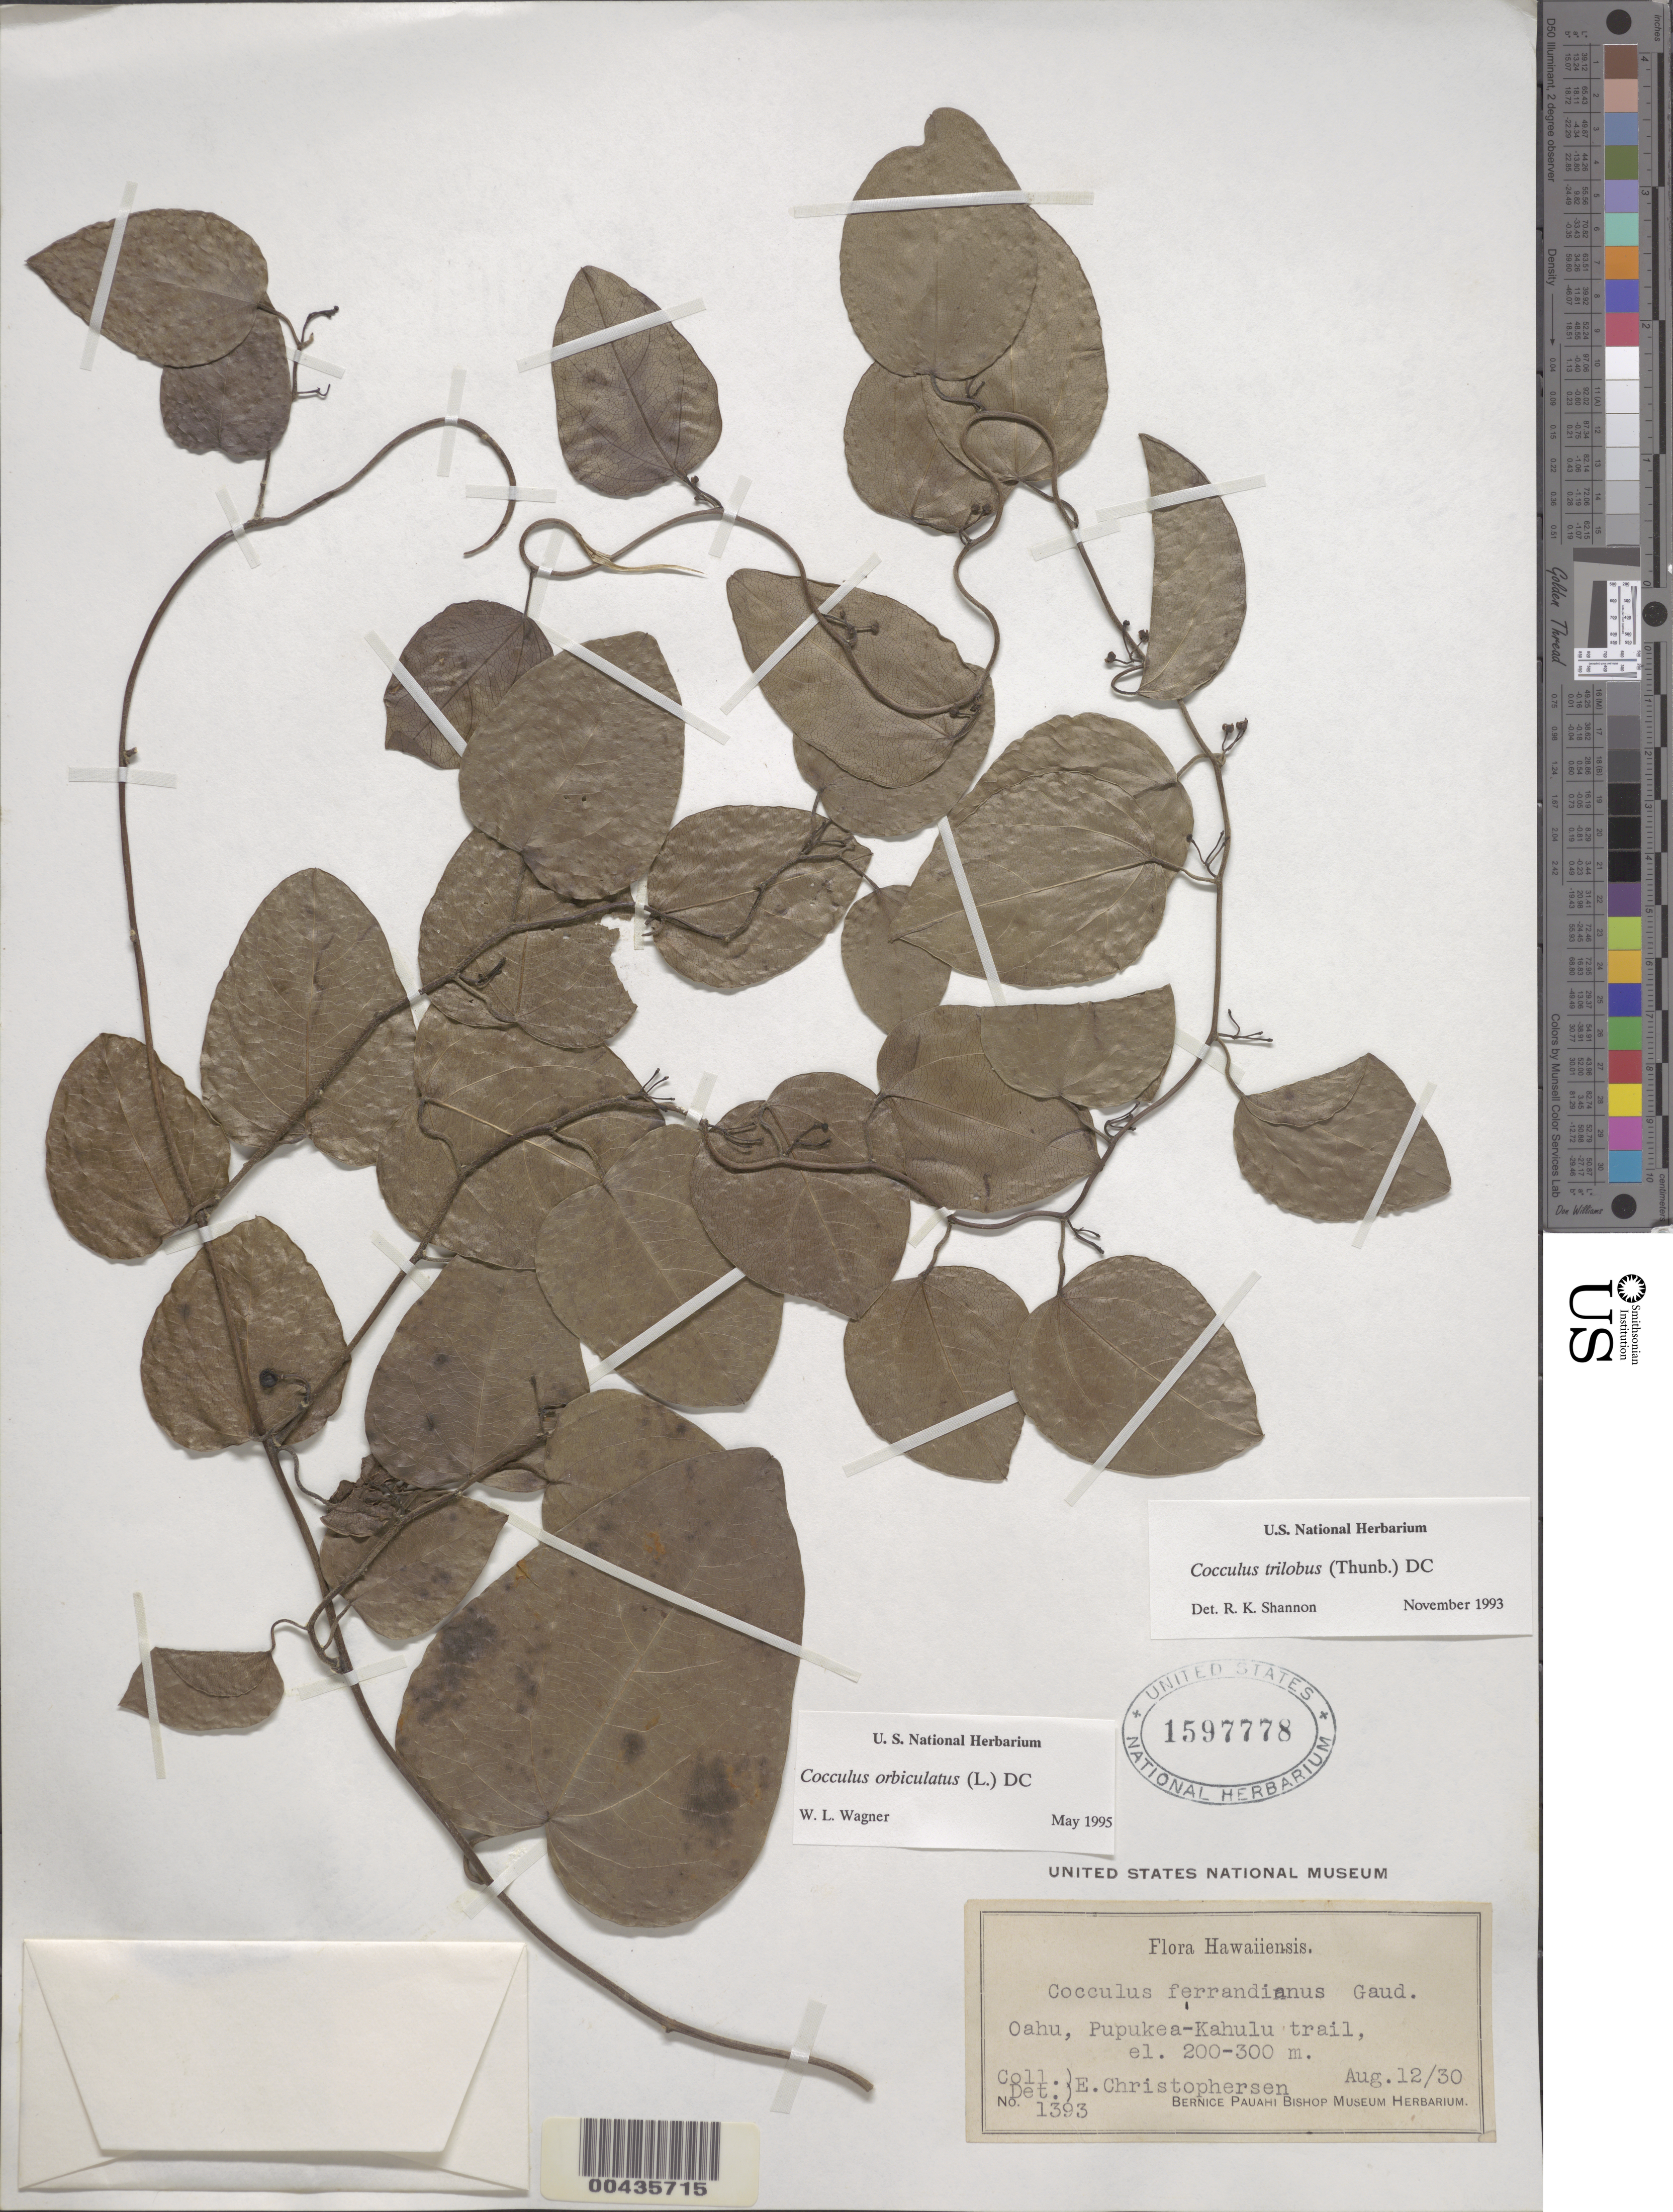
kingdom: Plantae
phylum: Tracheophyta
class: Magnoliopsida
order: Ranunculales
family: Menispermaceae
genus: Cocculus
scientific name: Cocculus orbiculatus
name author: (L.) DC.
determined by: Wagner, W. L., (BOT), Smithsonian Institution - National Museum of Natural History (UNITED STATES)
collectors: E. Christophersen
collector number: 1393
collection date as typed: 12 Aug 1930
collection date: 1930-08-12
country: United States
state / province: Hawaii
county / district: Honolulu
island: Oahu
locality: Pupukea-Kahulu Trail.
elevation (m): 200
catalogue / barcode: US 1597778